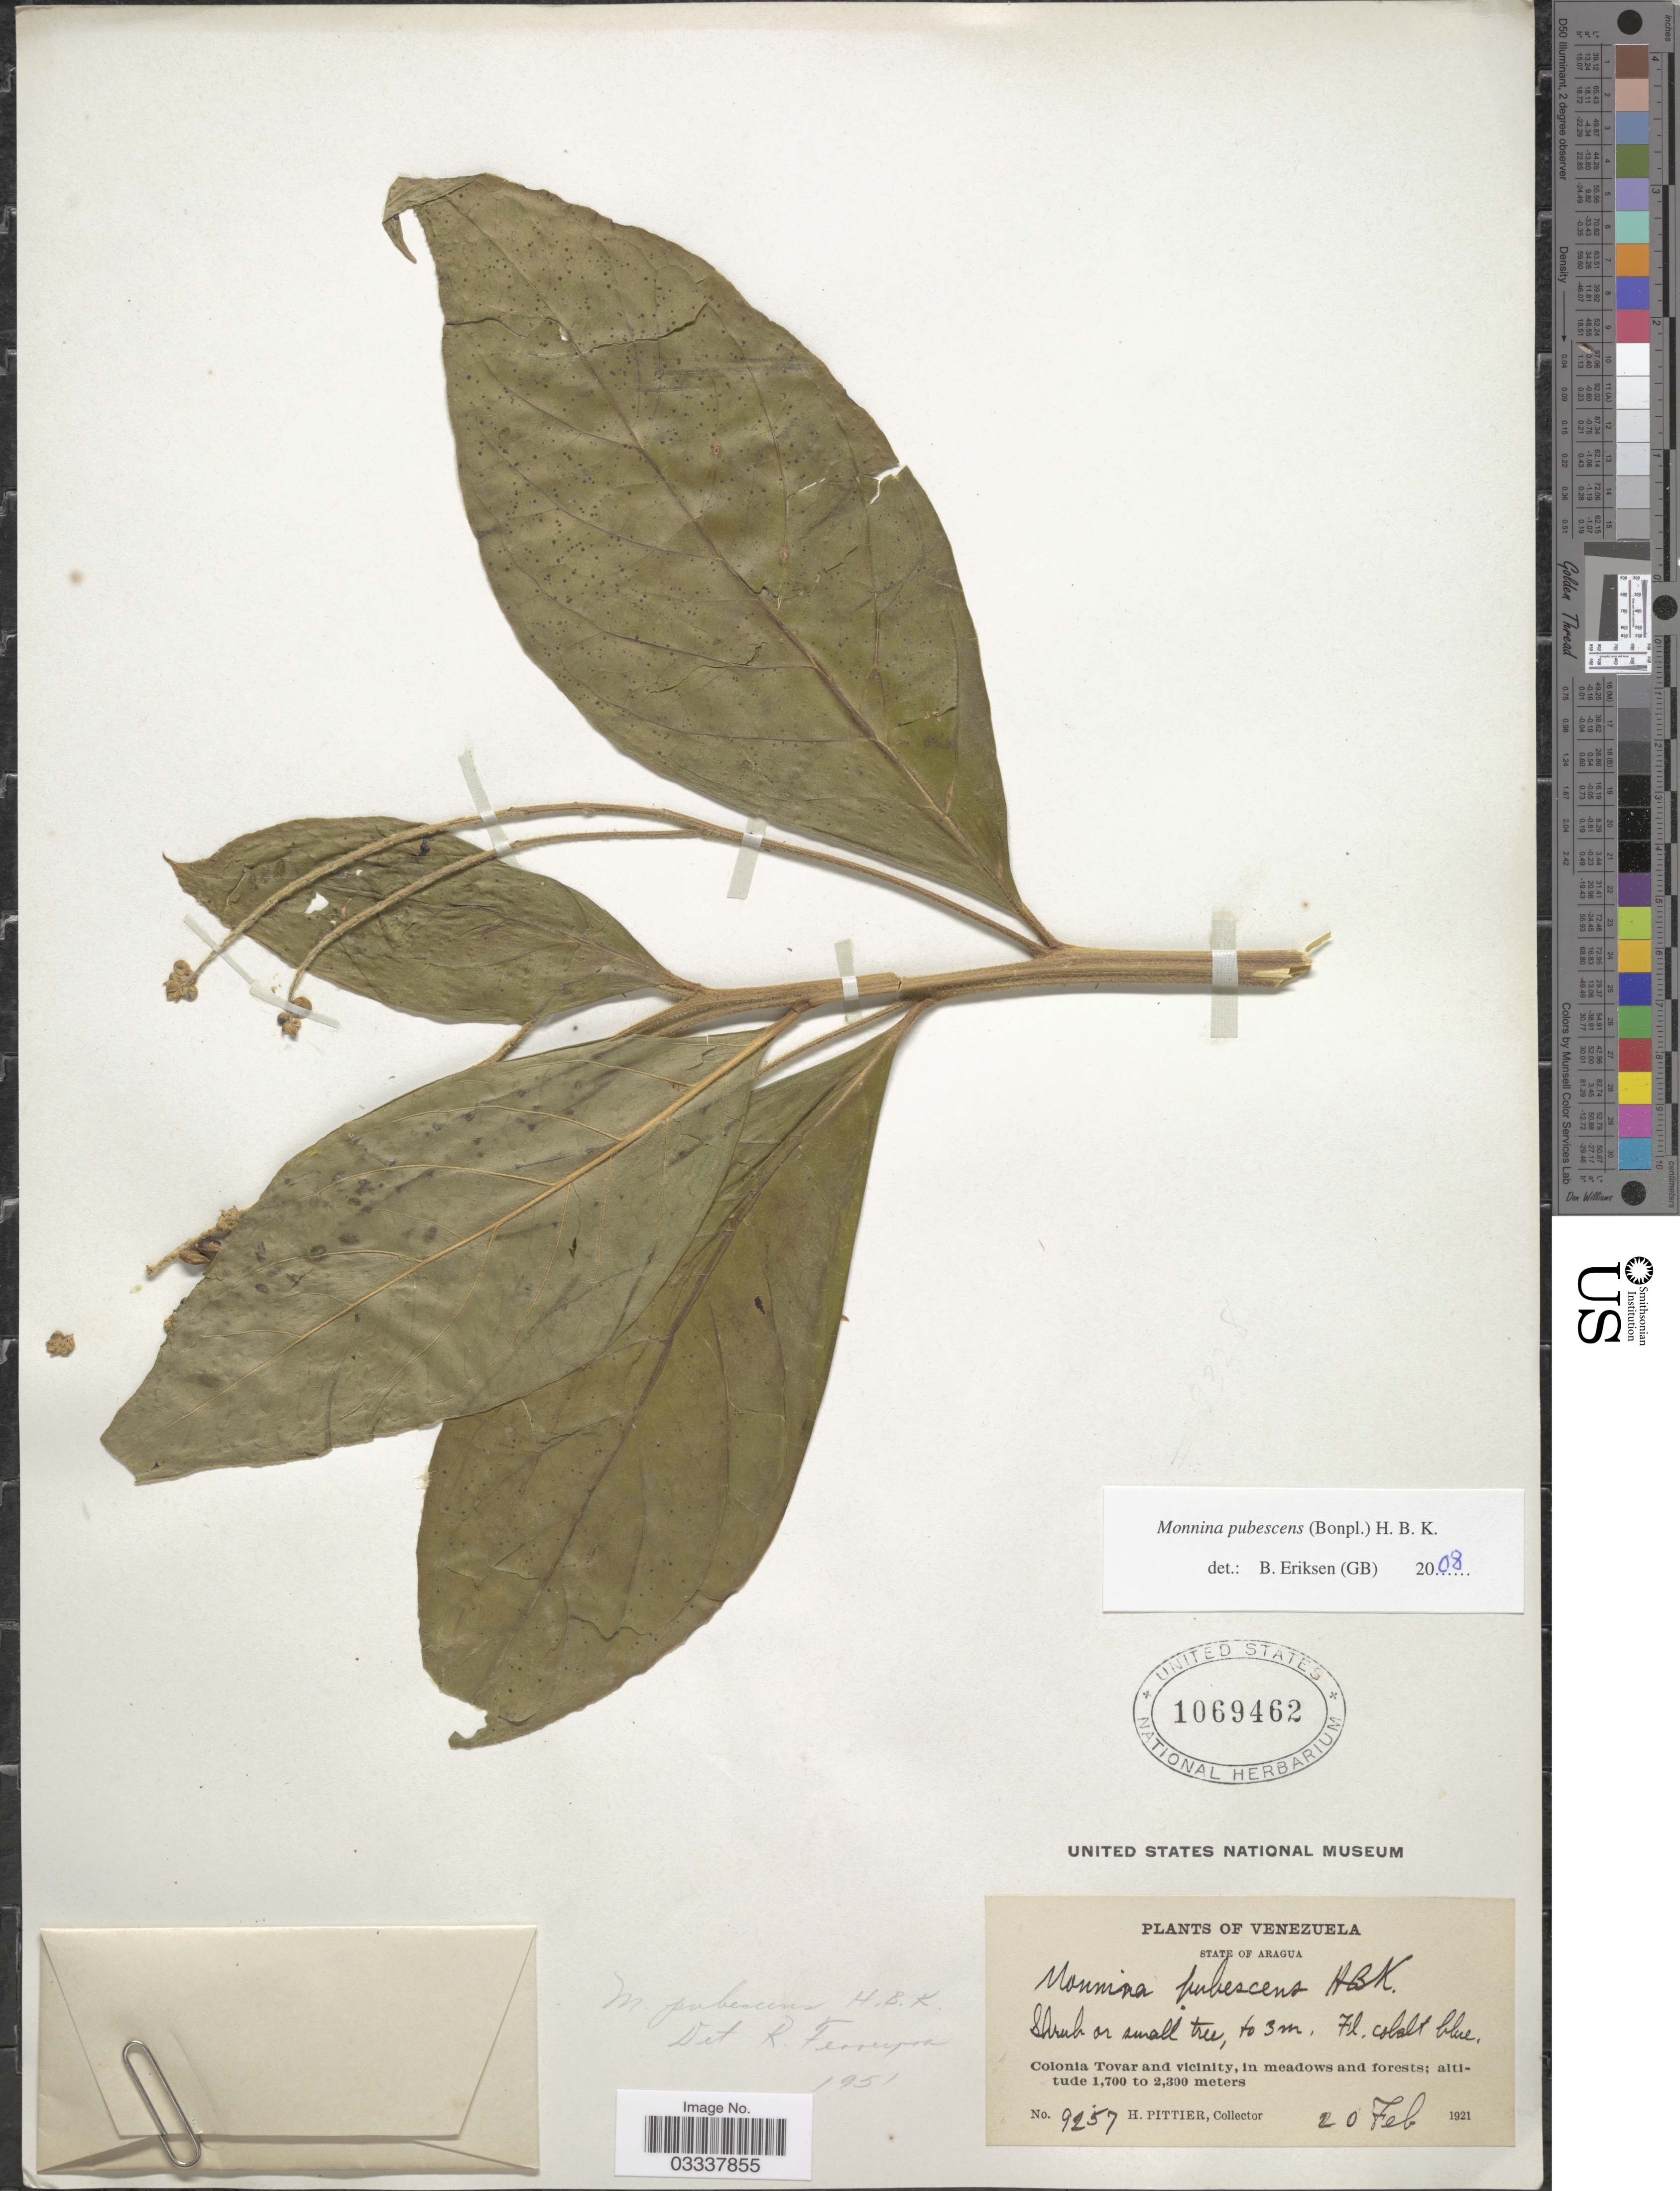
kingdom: Plantae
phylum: Tracheophyta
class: Magnoliopsida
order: Fabales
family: Polygalaceae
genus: Monnina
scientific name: Monnina pubescens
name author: Kunth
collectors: H. F. Pittier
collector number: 9257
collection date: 1921-02-20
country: Venezuela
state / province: Aragua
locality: Colonia Tovar and vicinity.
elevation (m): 1700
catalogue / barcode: US 1069462